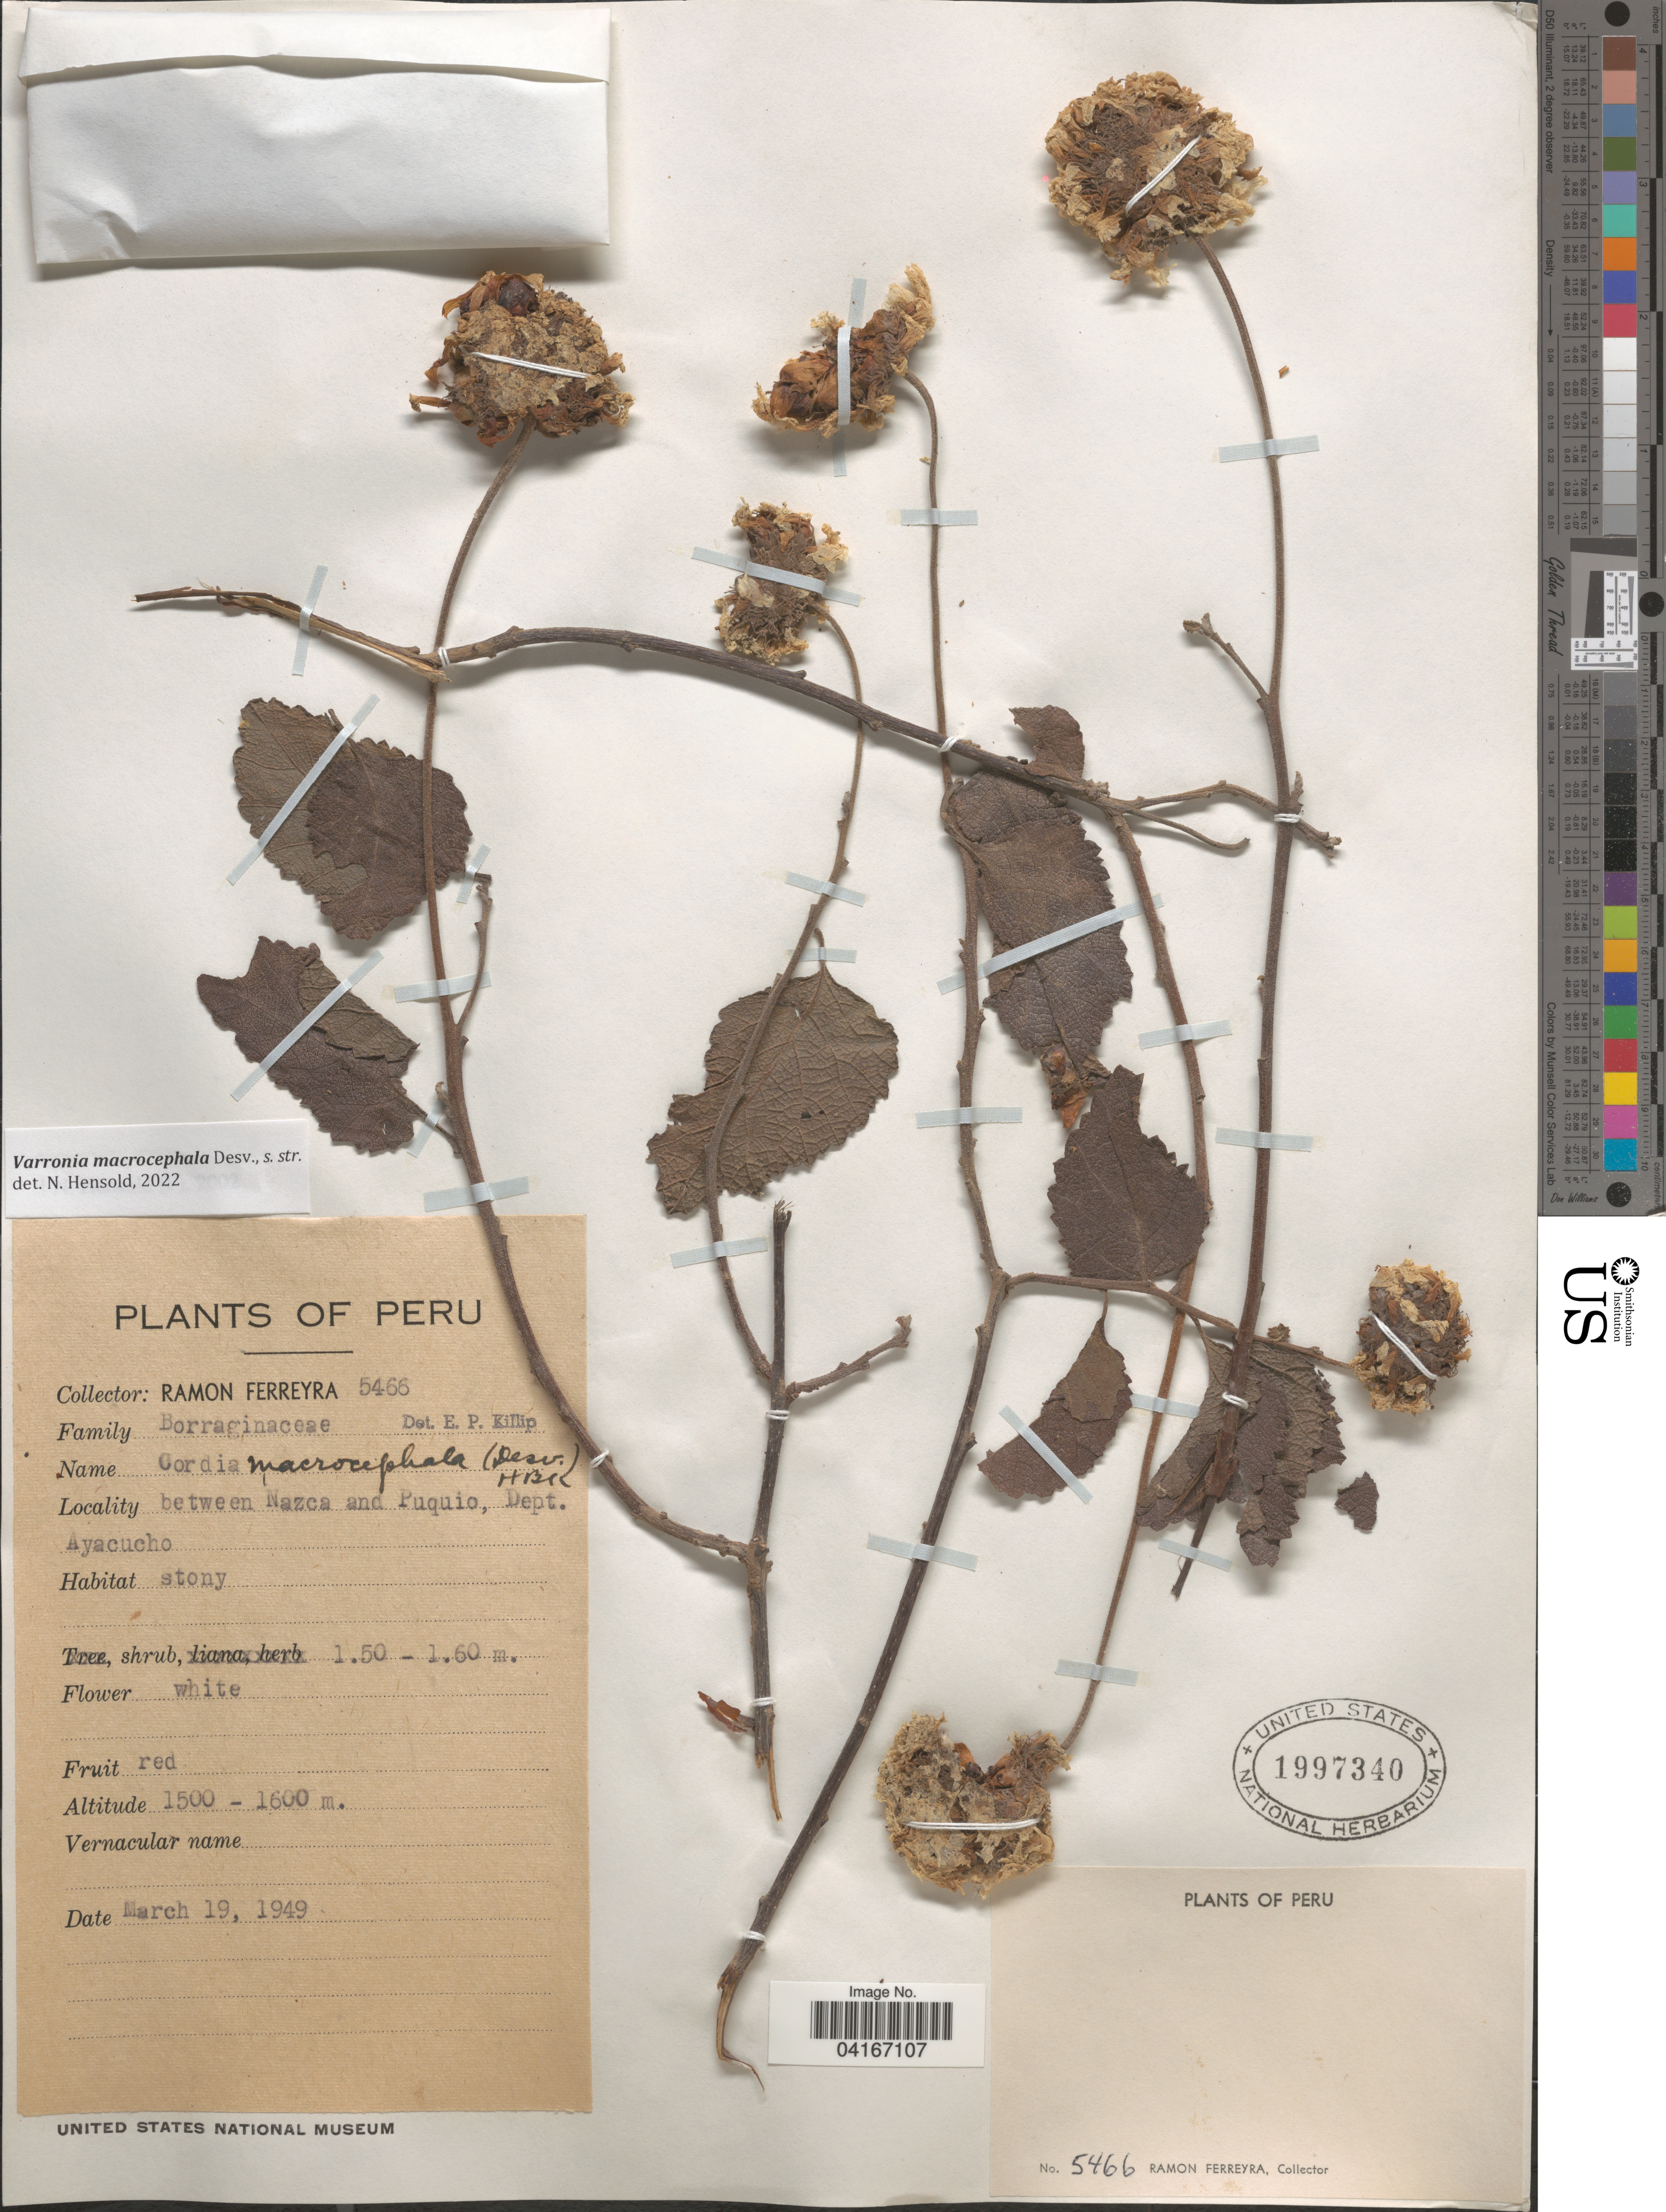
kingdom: Plantae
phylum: Tracheophyta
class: Magnoliopsida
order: Boraginales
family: Cordiaceae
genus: Varronia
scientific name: Varronia macrocephala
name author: Desv.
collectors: R. A. Ferreyra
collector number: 5466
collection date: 1949-03-19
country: Peru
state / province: Ayacucho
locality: Between Nazca and Puquio, Dept. Ayacucho.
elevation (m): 1500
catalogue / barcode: US 1997340